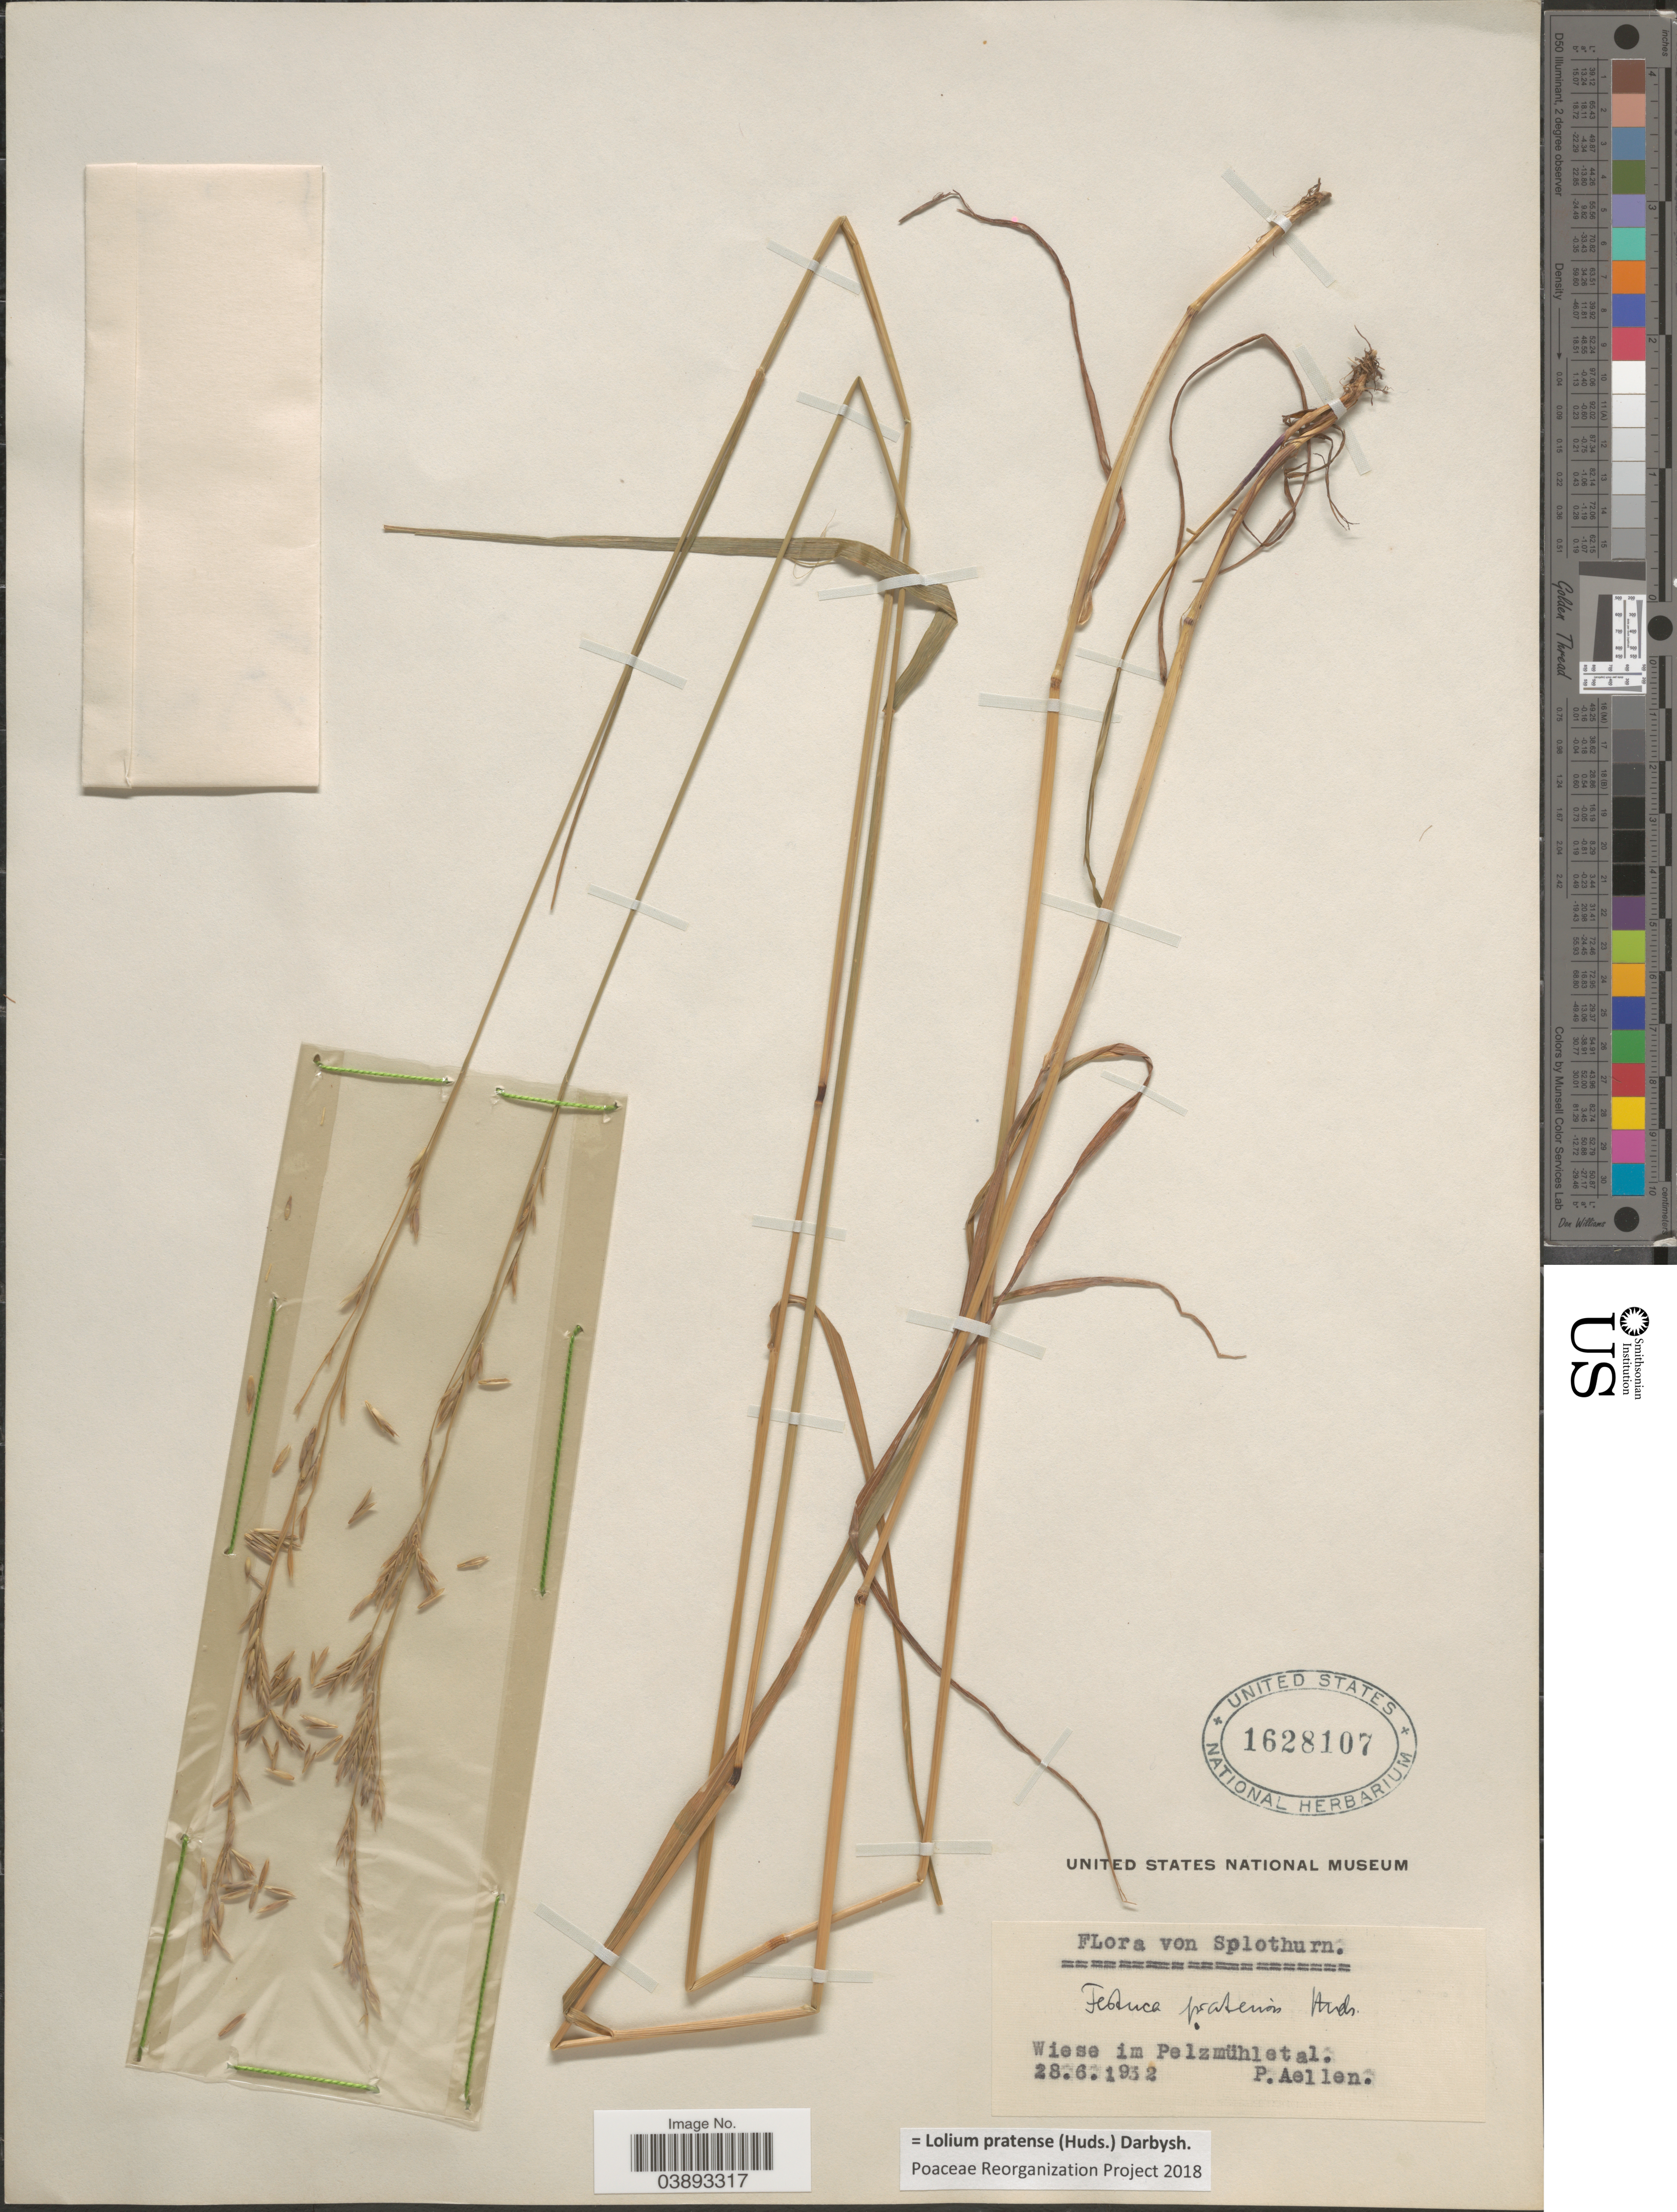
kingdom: Plantae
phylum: Tracheophyta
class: Liliopsida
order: Poales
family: Poaceae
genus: Lolium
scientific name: Lolium pratense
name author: (Huds.) Darbysh.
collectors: P. Aellen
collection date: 1932-06-28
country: Switzerland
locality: Splothurn. Wiese im Pelzmühletal.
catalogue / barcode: US 1628107